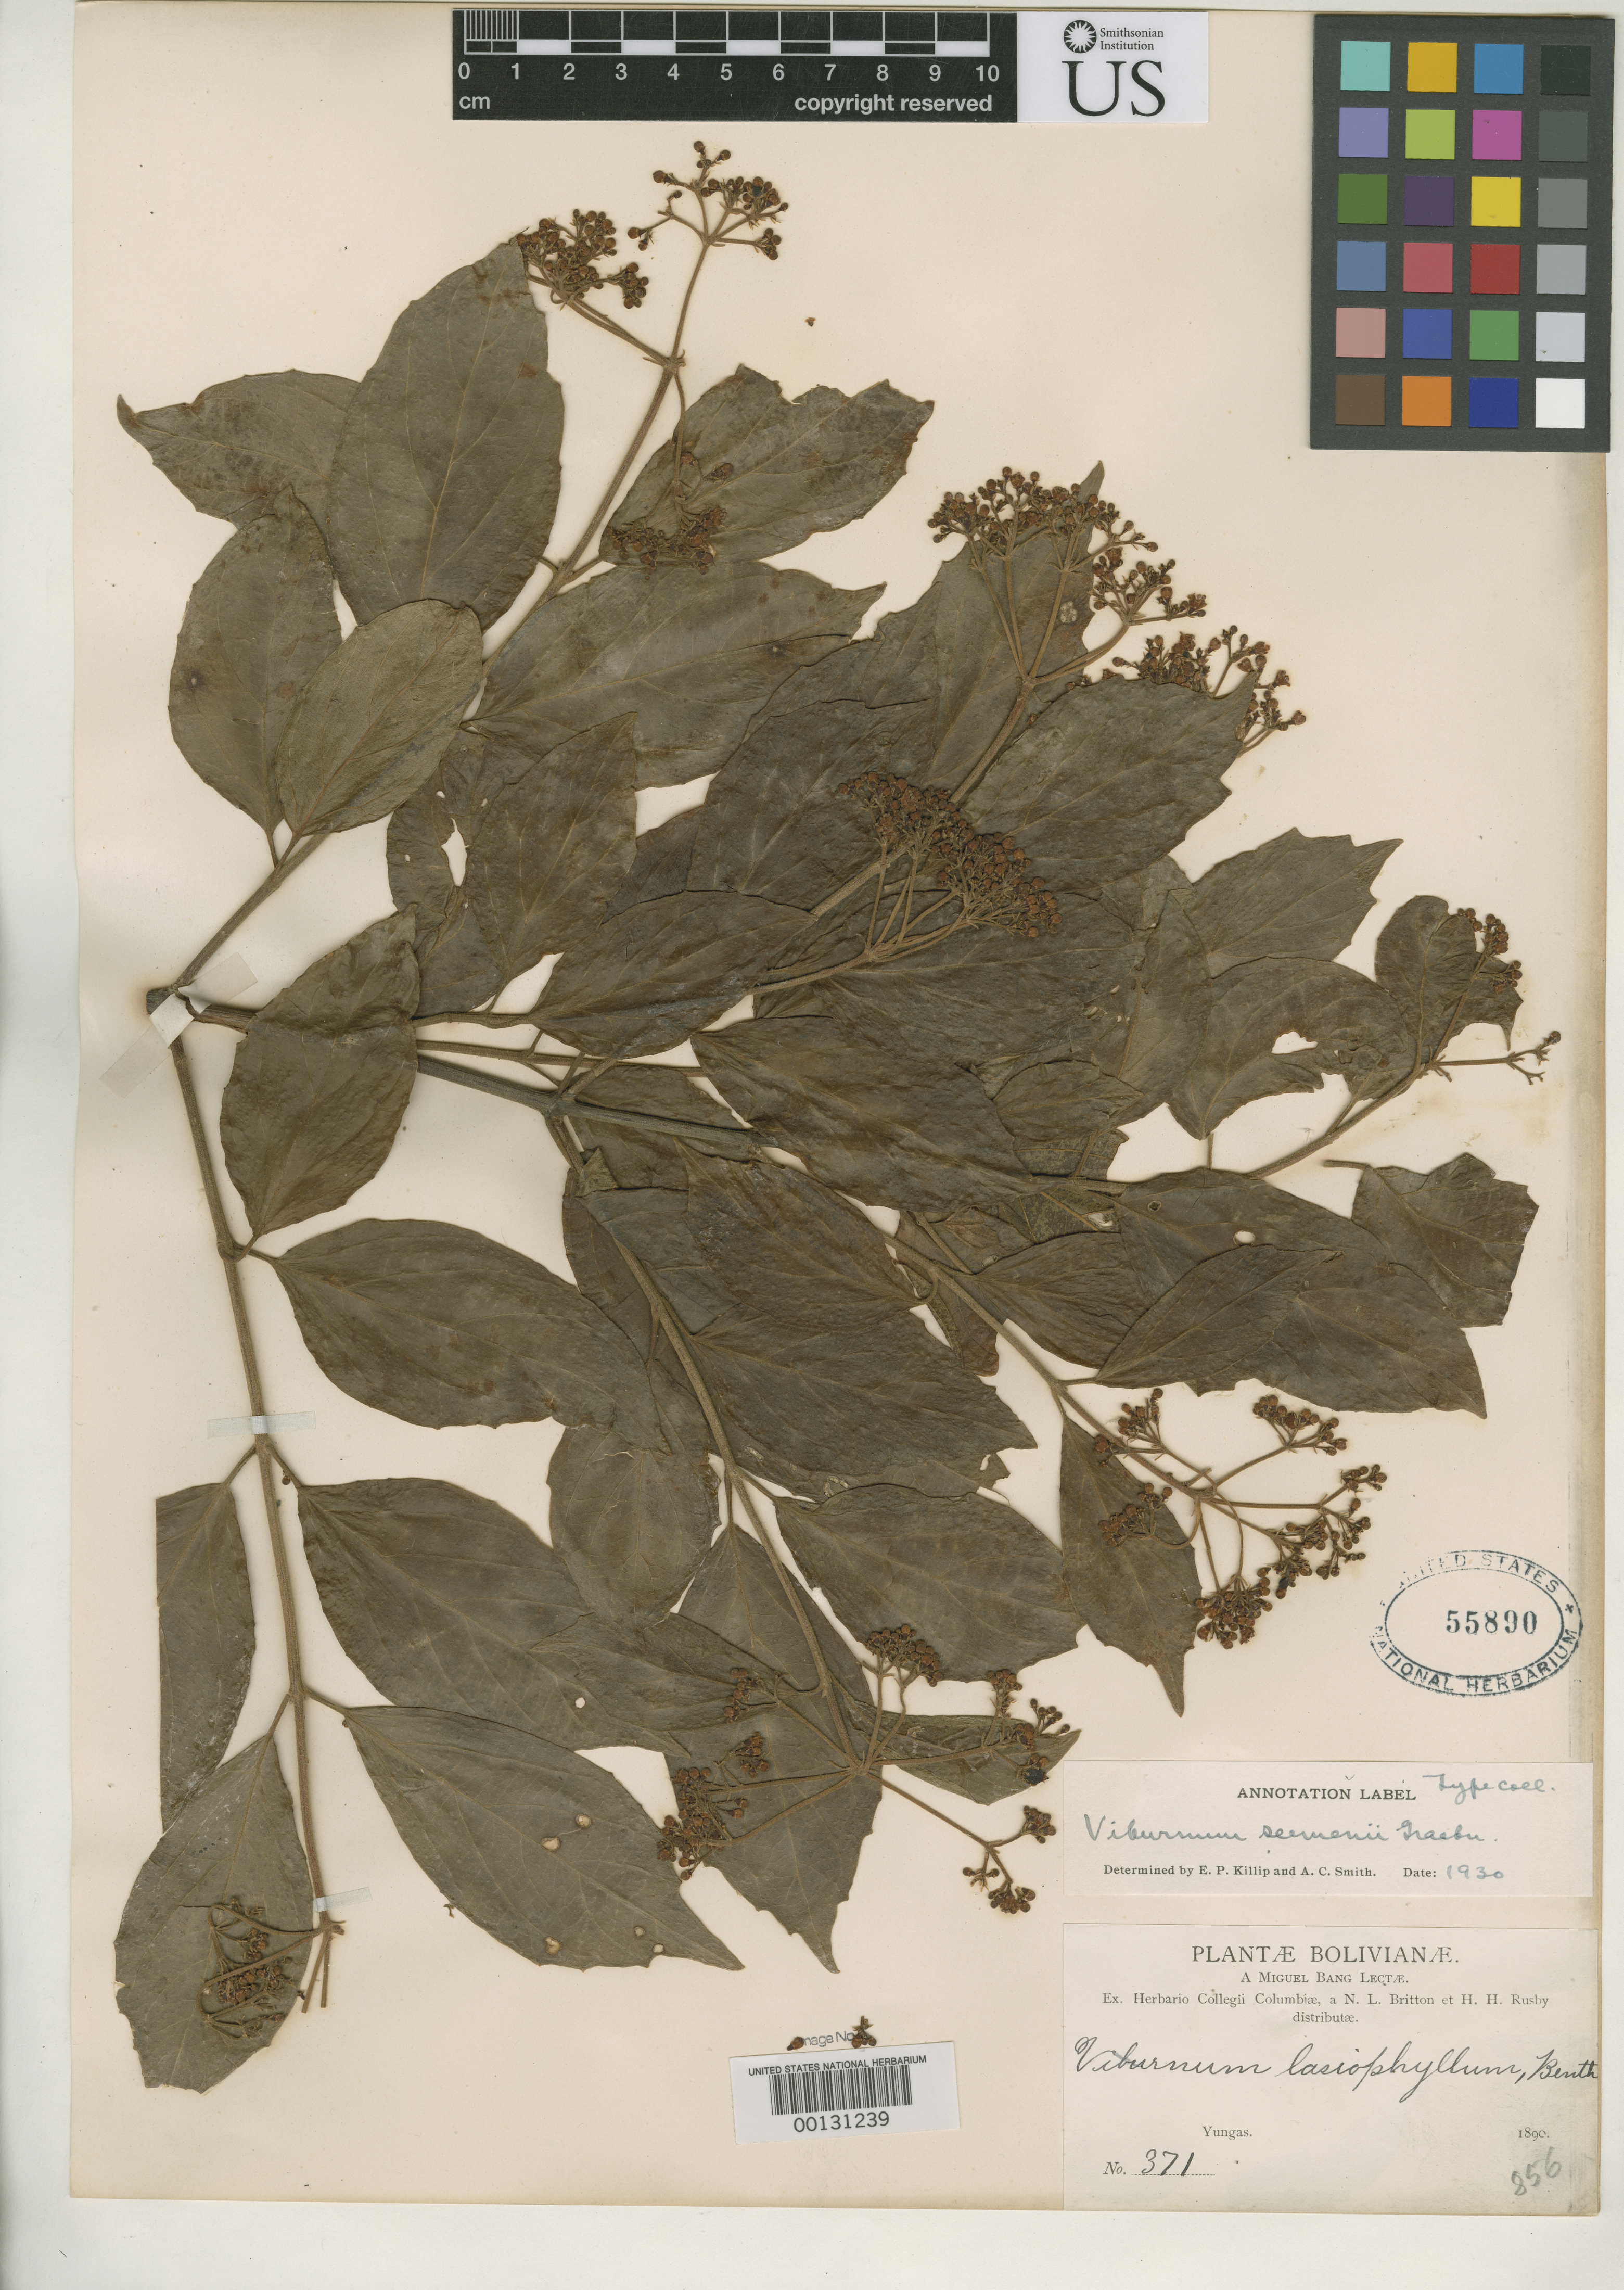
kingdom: Plantae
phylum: Tracheophyta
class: Magnoliopsida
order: Dipsacales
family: Viburnaceae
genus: Viburnum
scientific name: Viburnum seemenii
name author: Graebn. in Urb.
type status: Isotype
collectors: M. Bang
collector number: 371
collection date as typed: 1890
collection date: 1890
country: Bolivia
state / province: La Paz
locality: Yungas.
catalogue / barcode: US 55890